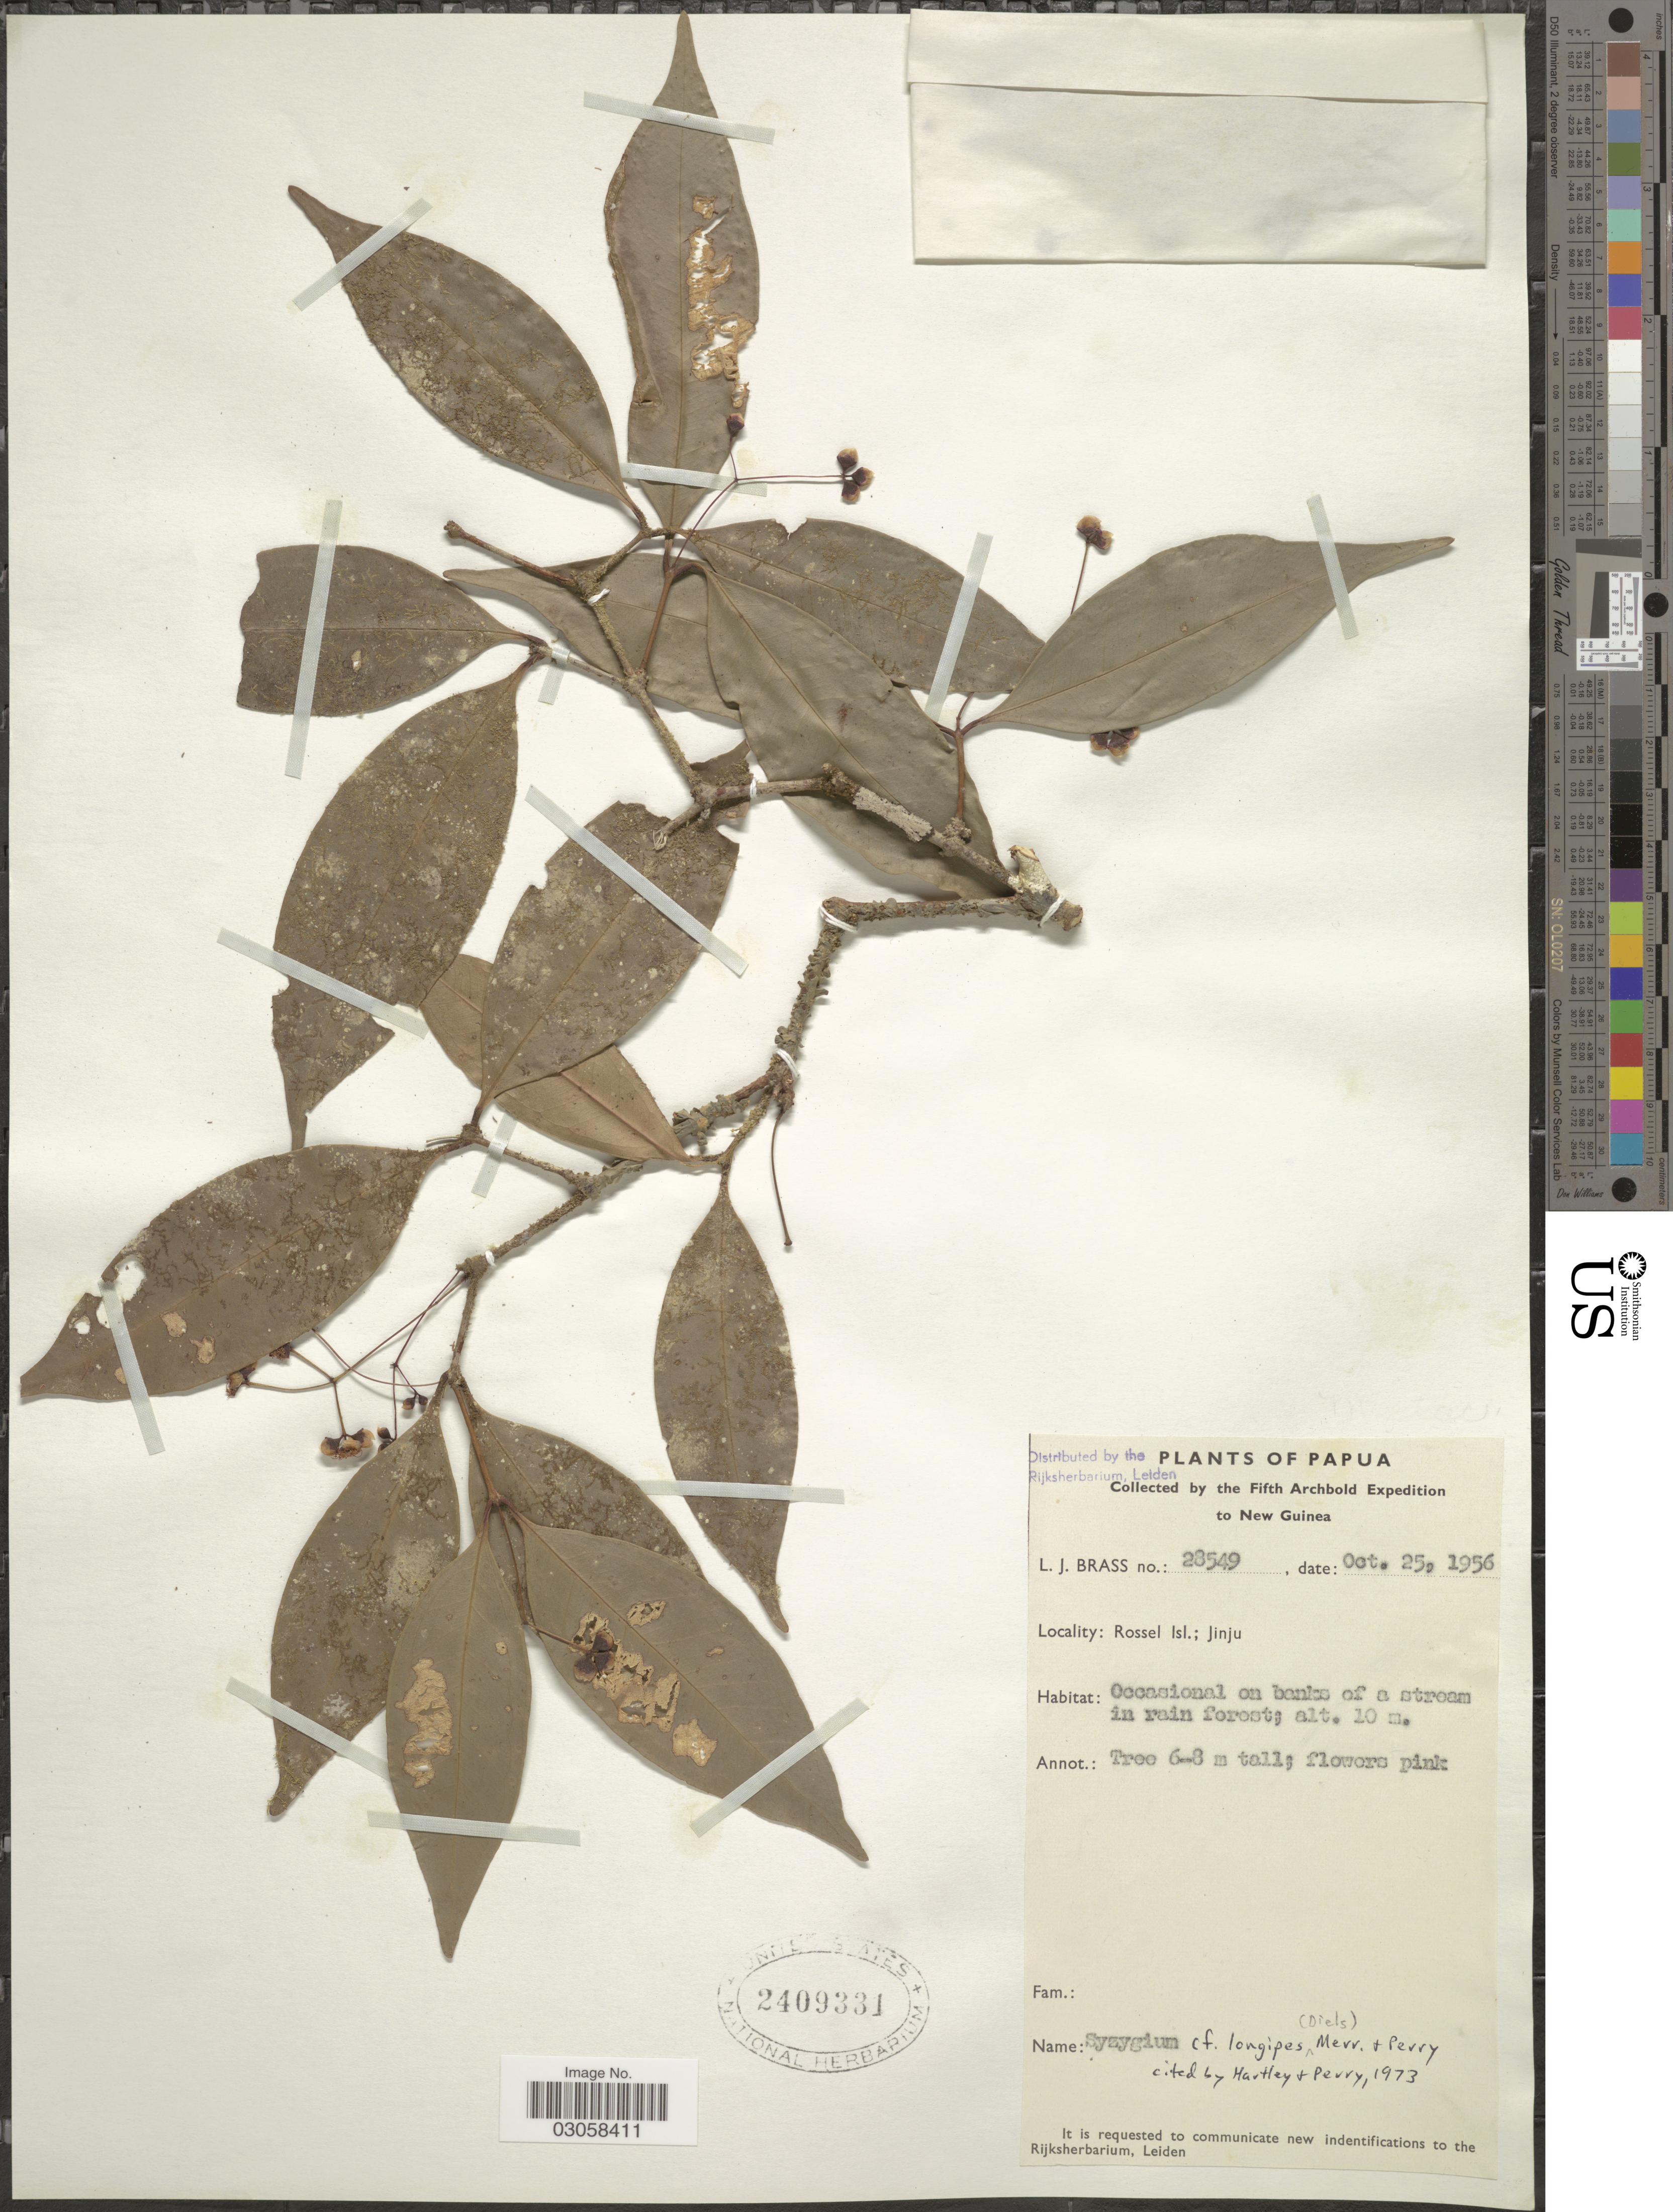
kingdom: Plantae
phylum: Tracheophyta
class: Magnoliopsida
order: Myrtales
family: Myrtaceae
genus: Syzygium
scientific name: Syzygium longipes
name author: (Diels) Merr. & L.M. Perry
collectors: L. J. Brass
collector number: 28549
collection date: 1956-10-25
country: Papua New Guinea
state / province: Milne Bay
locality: Papua, New Guinea. Rossel Isl.; Jinju. Occasional on banks of a stream in rain forest.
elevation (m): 10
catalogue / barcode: US 2409331